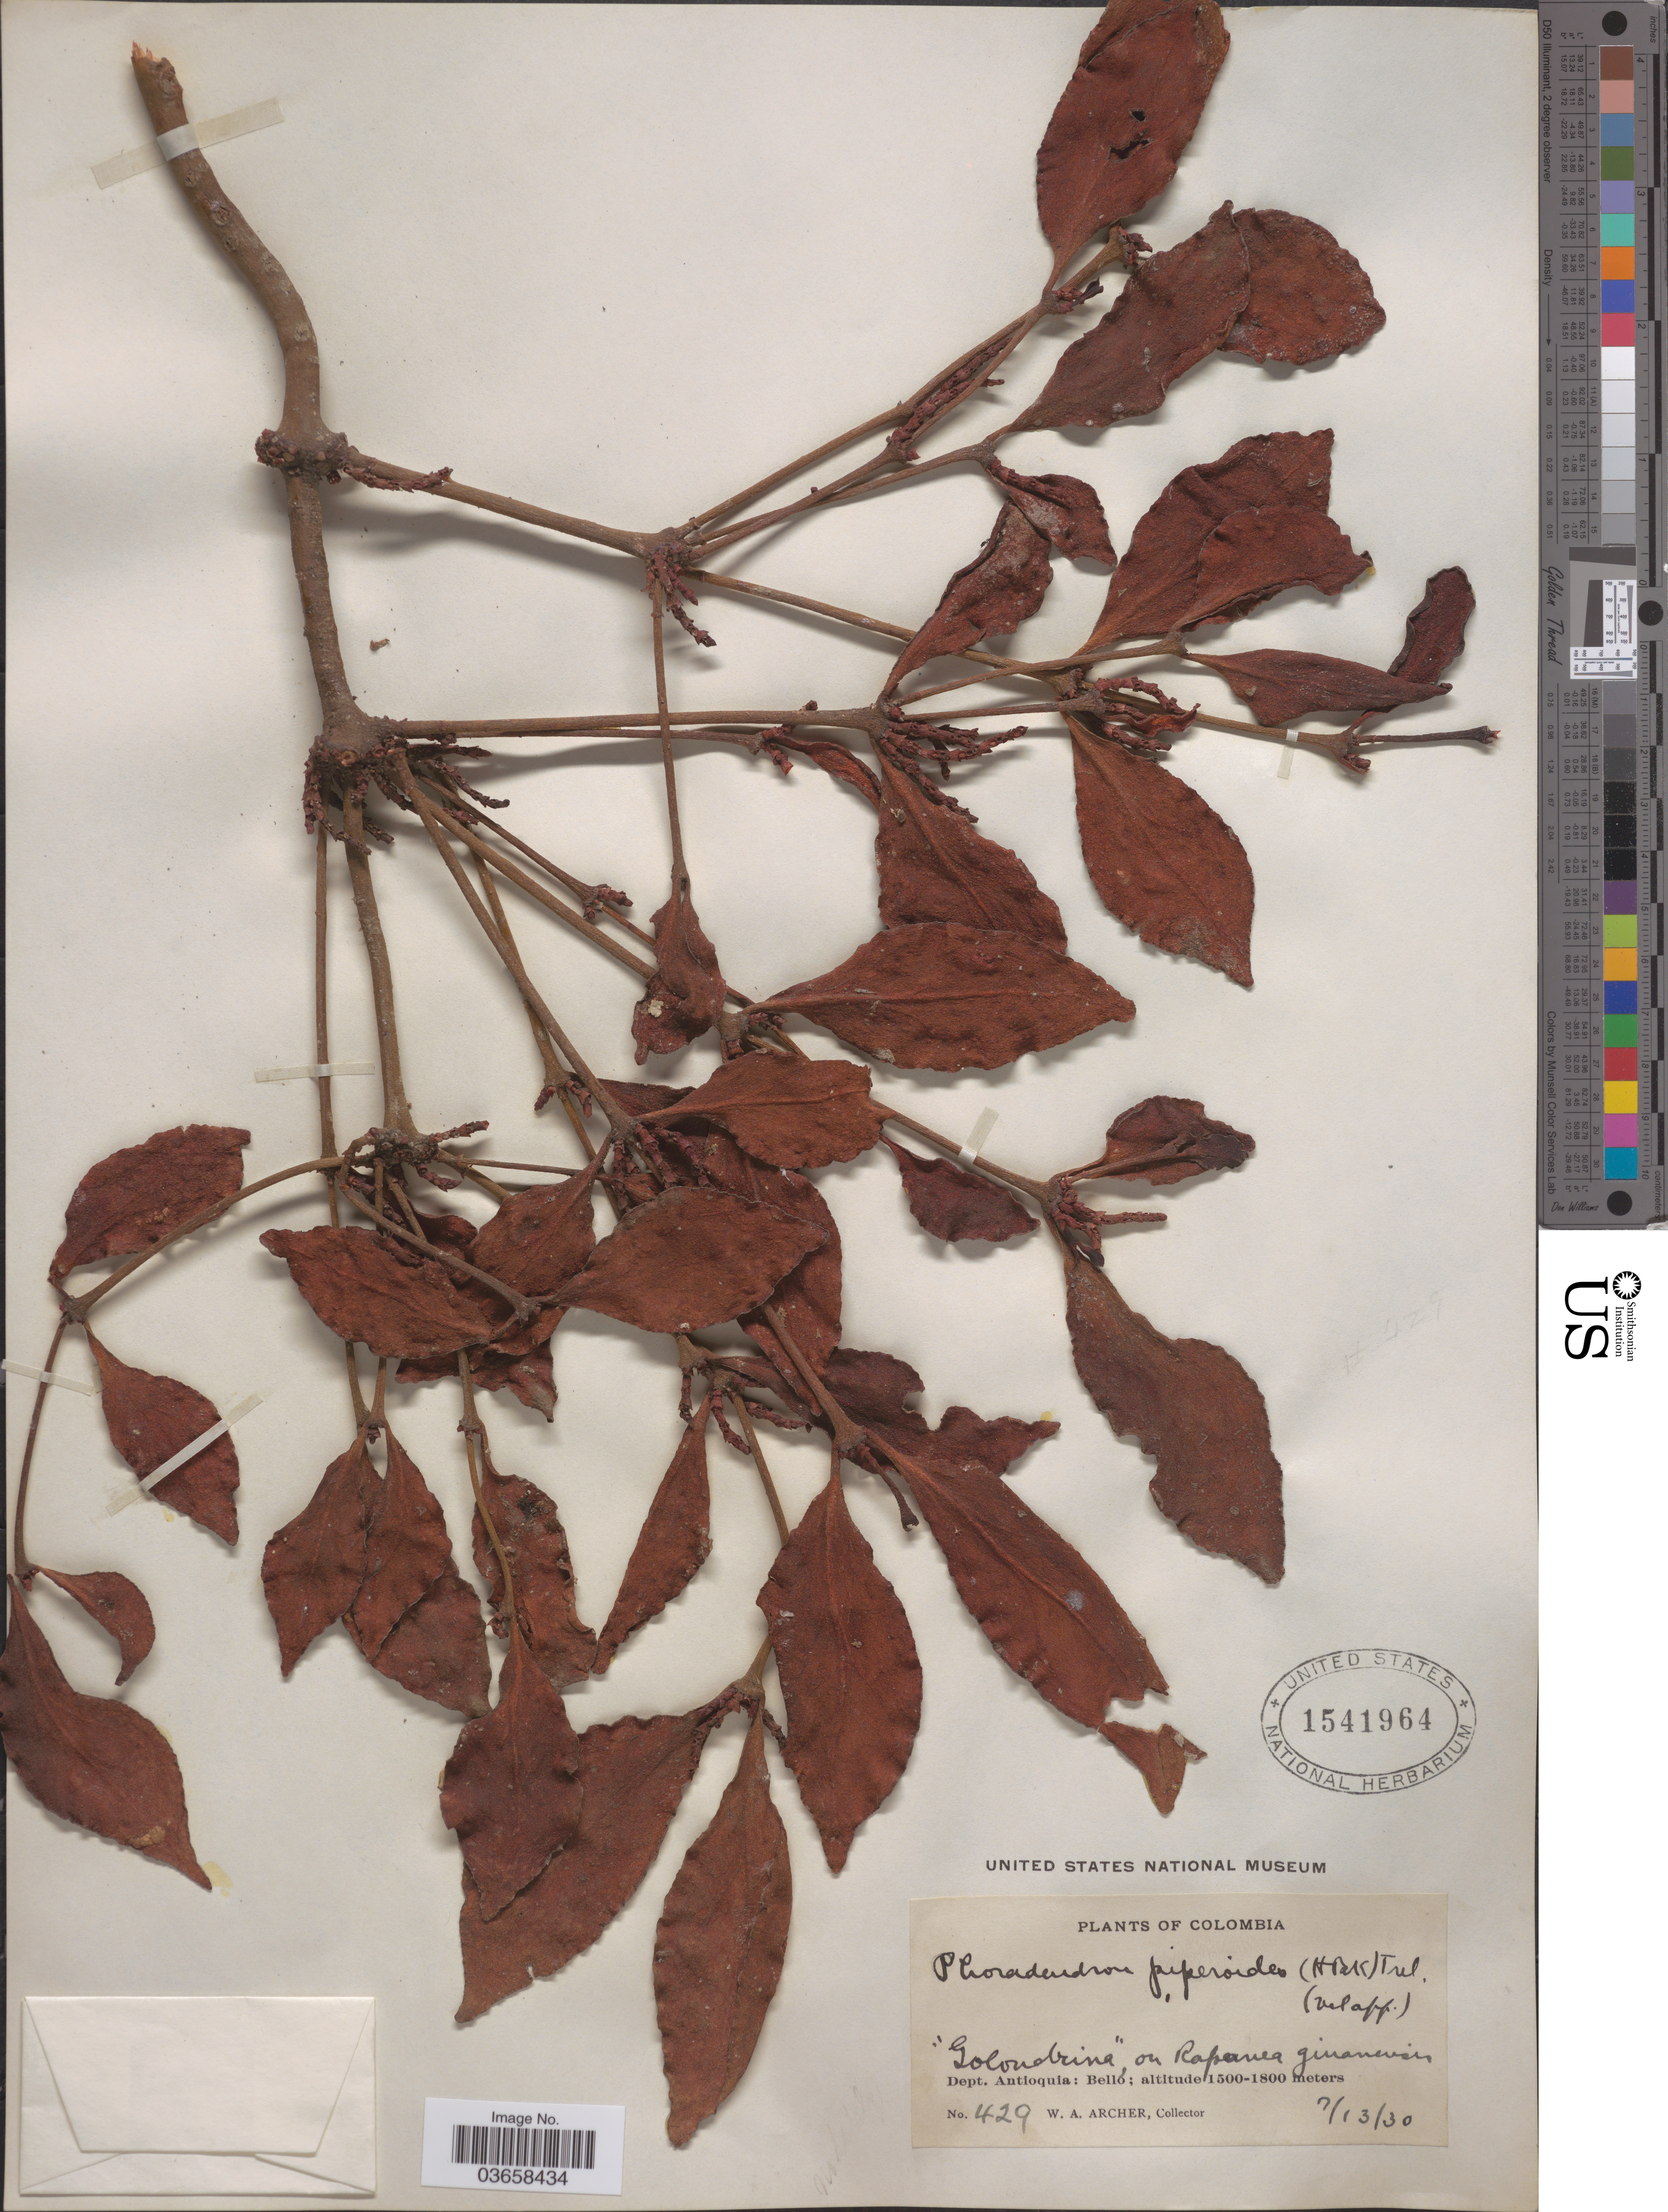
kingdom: Plantae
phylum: Tracheophyta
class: Magnoliopsida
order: Santalales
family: Viscaceae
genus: Phoradendron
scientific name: Phoradendron piperoides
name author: (Kunth) Trel.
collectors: W. Archer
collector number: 429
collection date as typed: Transcribed d/m/y: 13/7/30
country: Colombia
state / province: Antioquia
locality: Dept. Antioquia: Bello.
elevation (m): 1500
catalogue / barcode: US 1541964